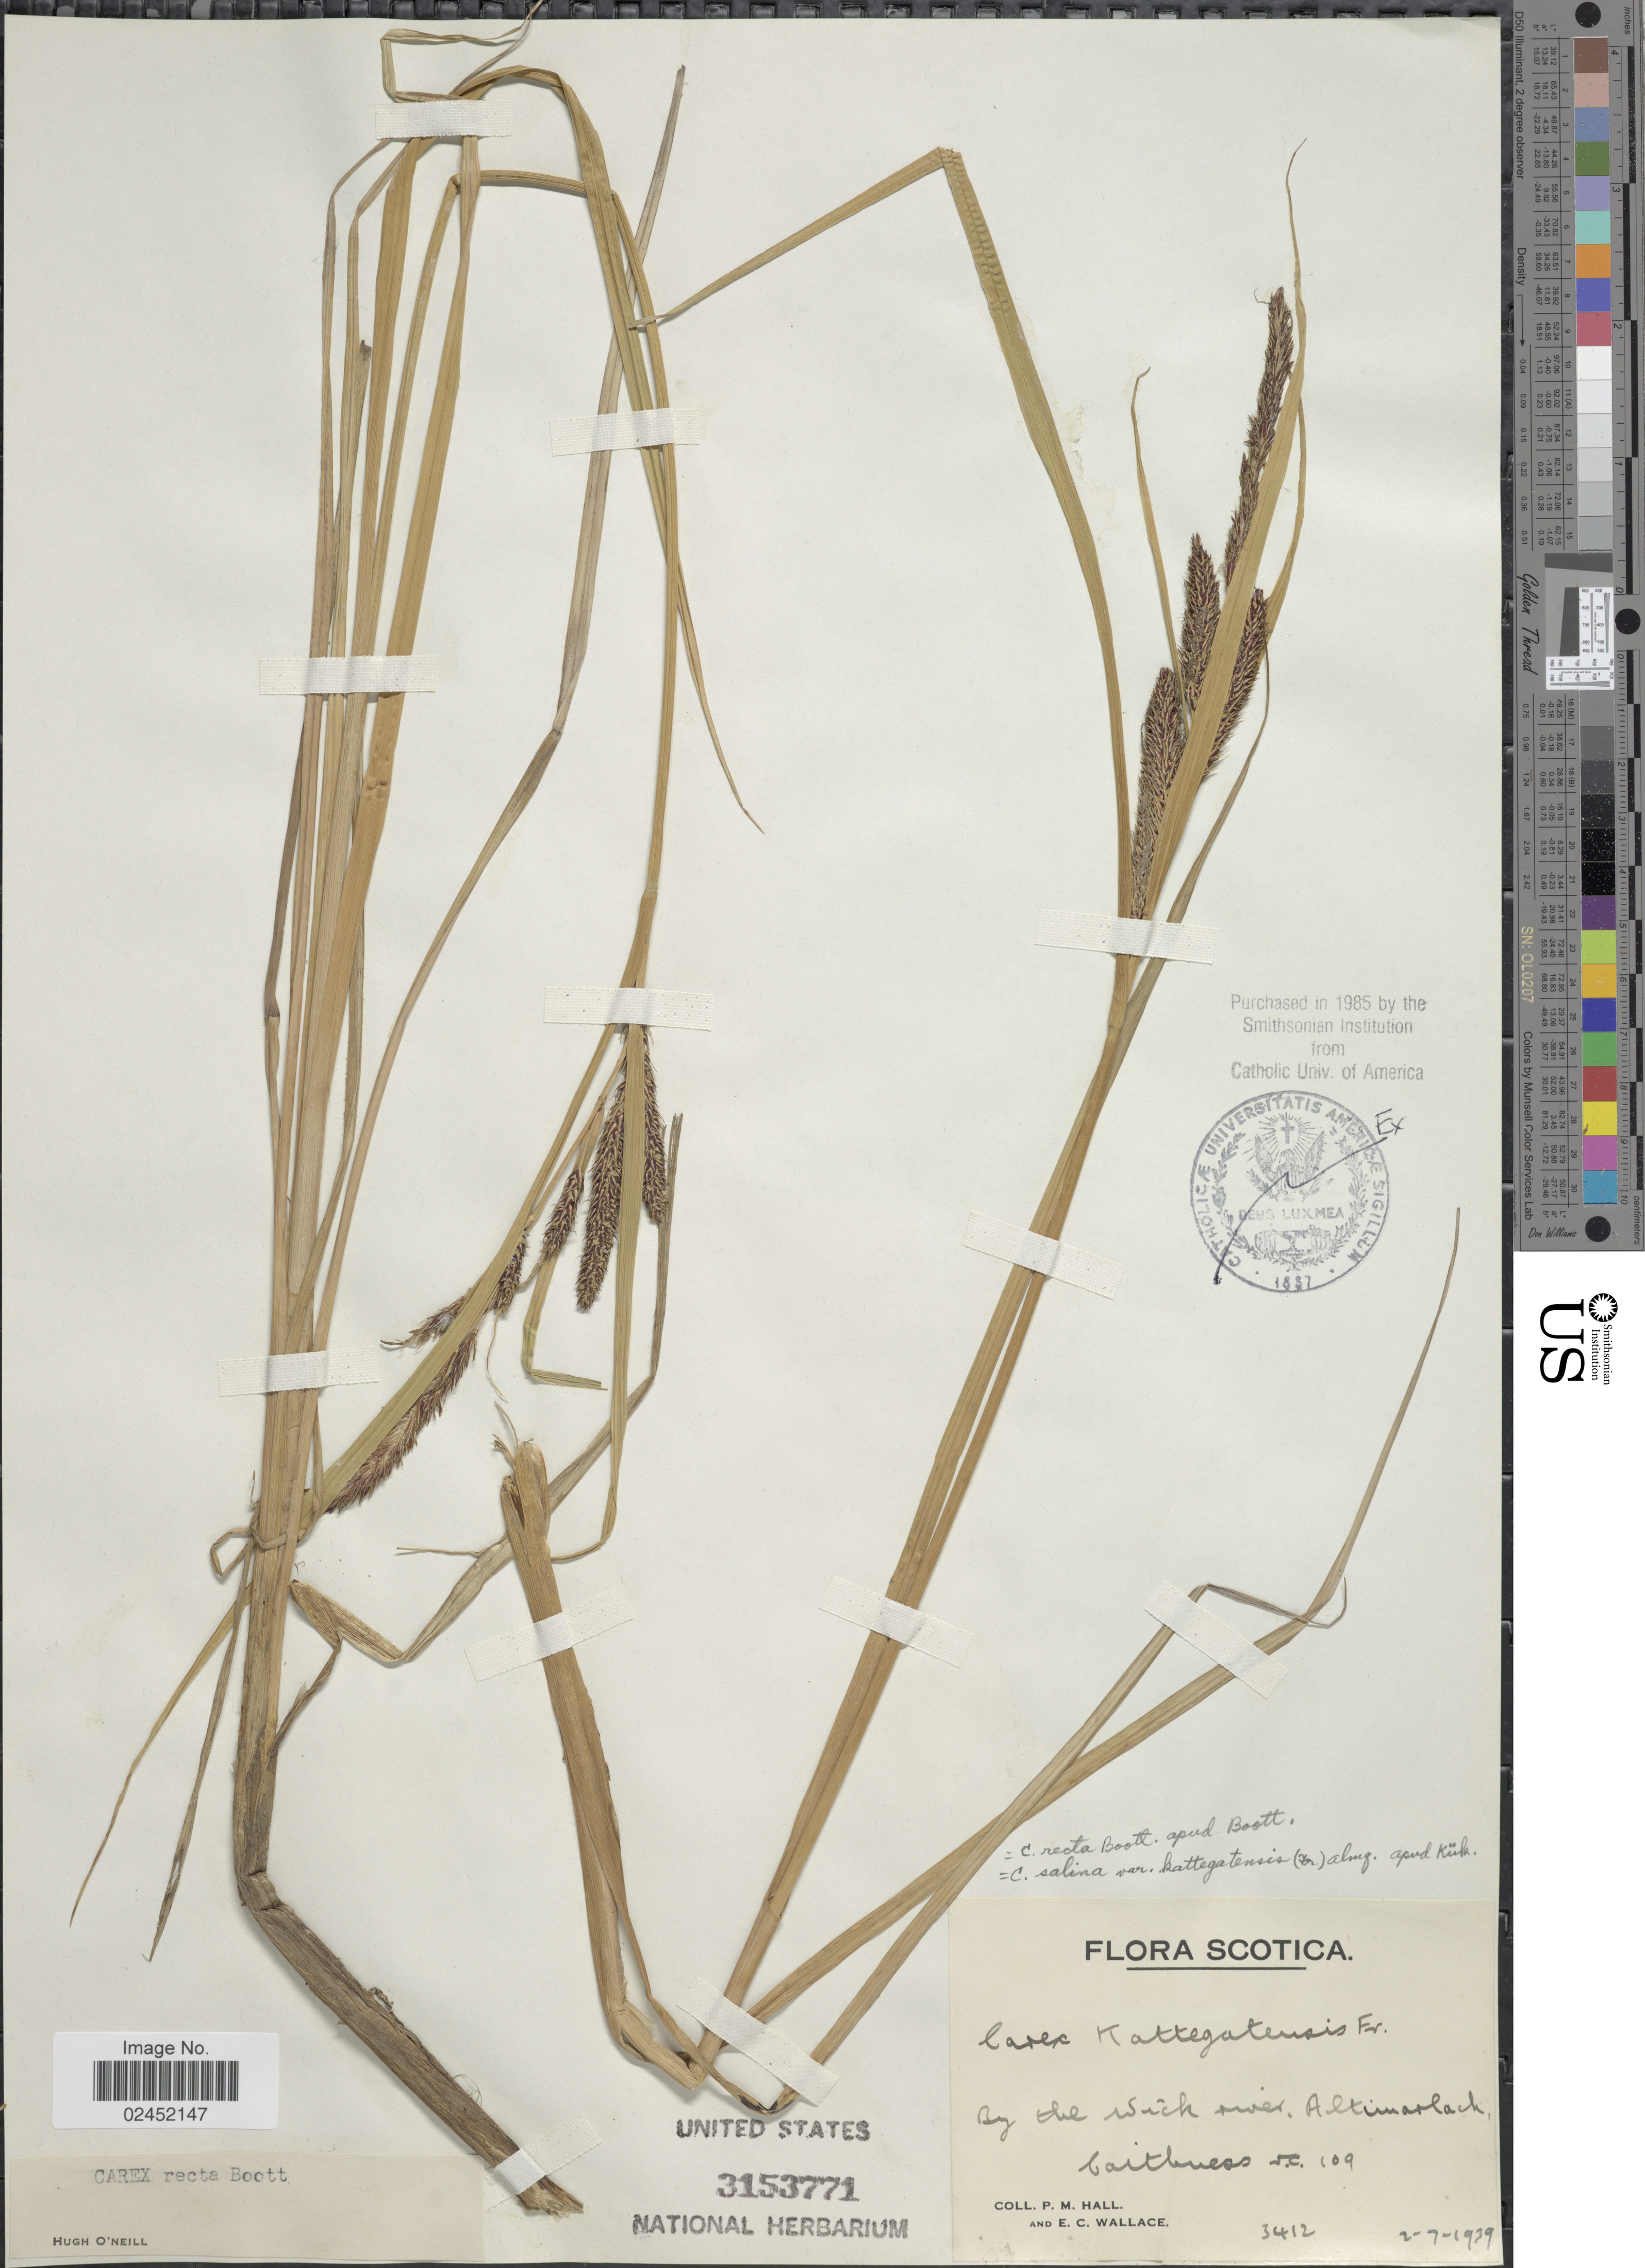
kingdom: Plantae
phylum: Tracheophyta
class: Liliopsida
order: Poales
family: Cyperaceae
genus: Carex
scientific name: Carex recta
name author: Boott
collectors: P. Hall & E. C. Wallace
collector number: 3412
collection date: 1939-07-02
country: United Kingdom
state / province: Scotland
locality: By the wich river. Caithuess D.C. 109.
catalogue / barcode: US 3153771